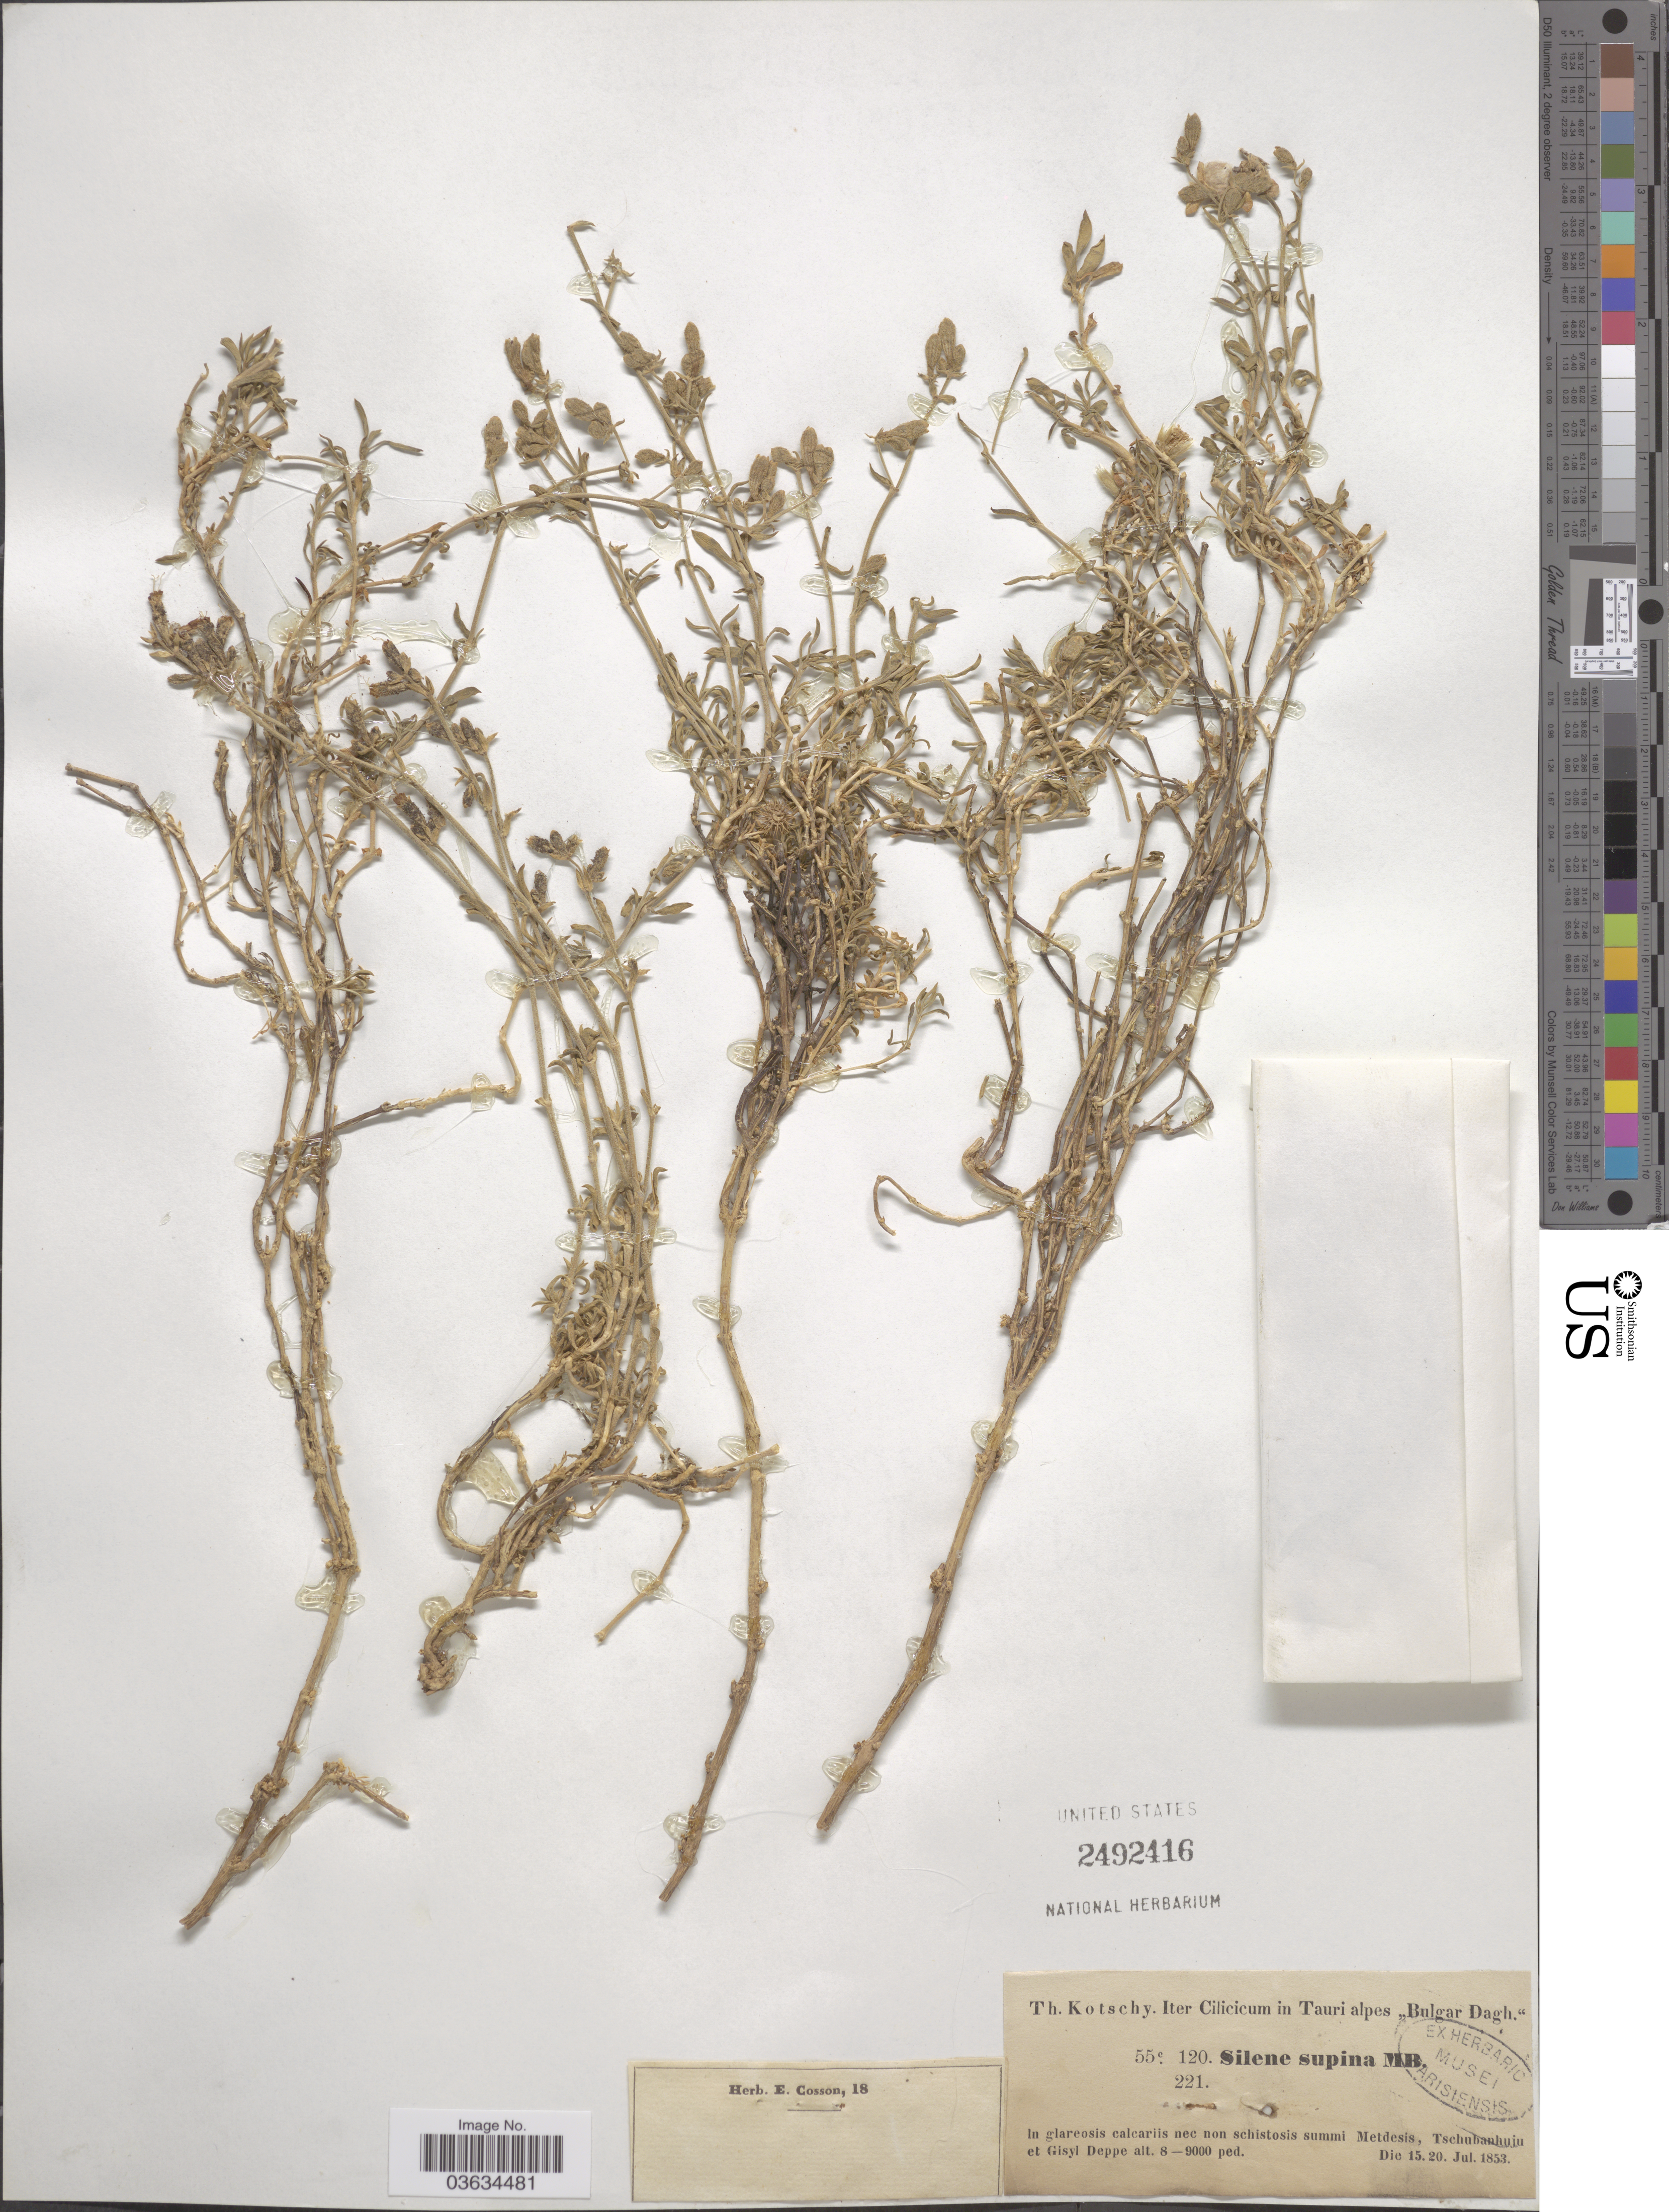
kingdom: Plantae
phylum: Tracheophyta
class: Magnoliopsida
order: Caryophyllales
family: Caryophyllaceae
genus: Silene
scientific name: Silene supina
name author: M. Bieb.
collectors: K. G. Kotschy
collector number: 55c*/120/221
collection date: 1853-07-15/1853-07-20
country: Turkey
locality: Iter Cilicicum in Tauri alpes "Bulgar Dagh." In glareosis calcariis nec con schistosis summi Metdesis, Tschubanhuju et Gisyl Deppe.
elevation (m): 2438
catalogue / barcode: US 2492416